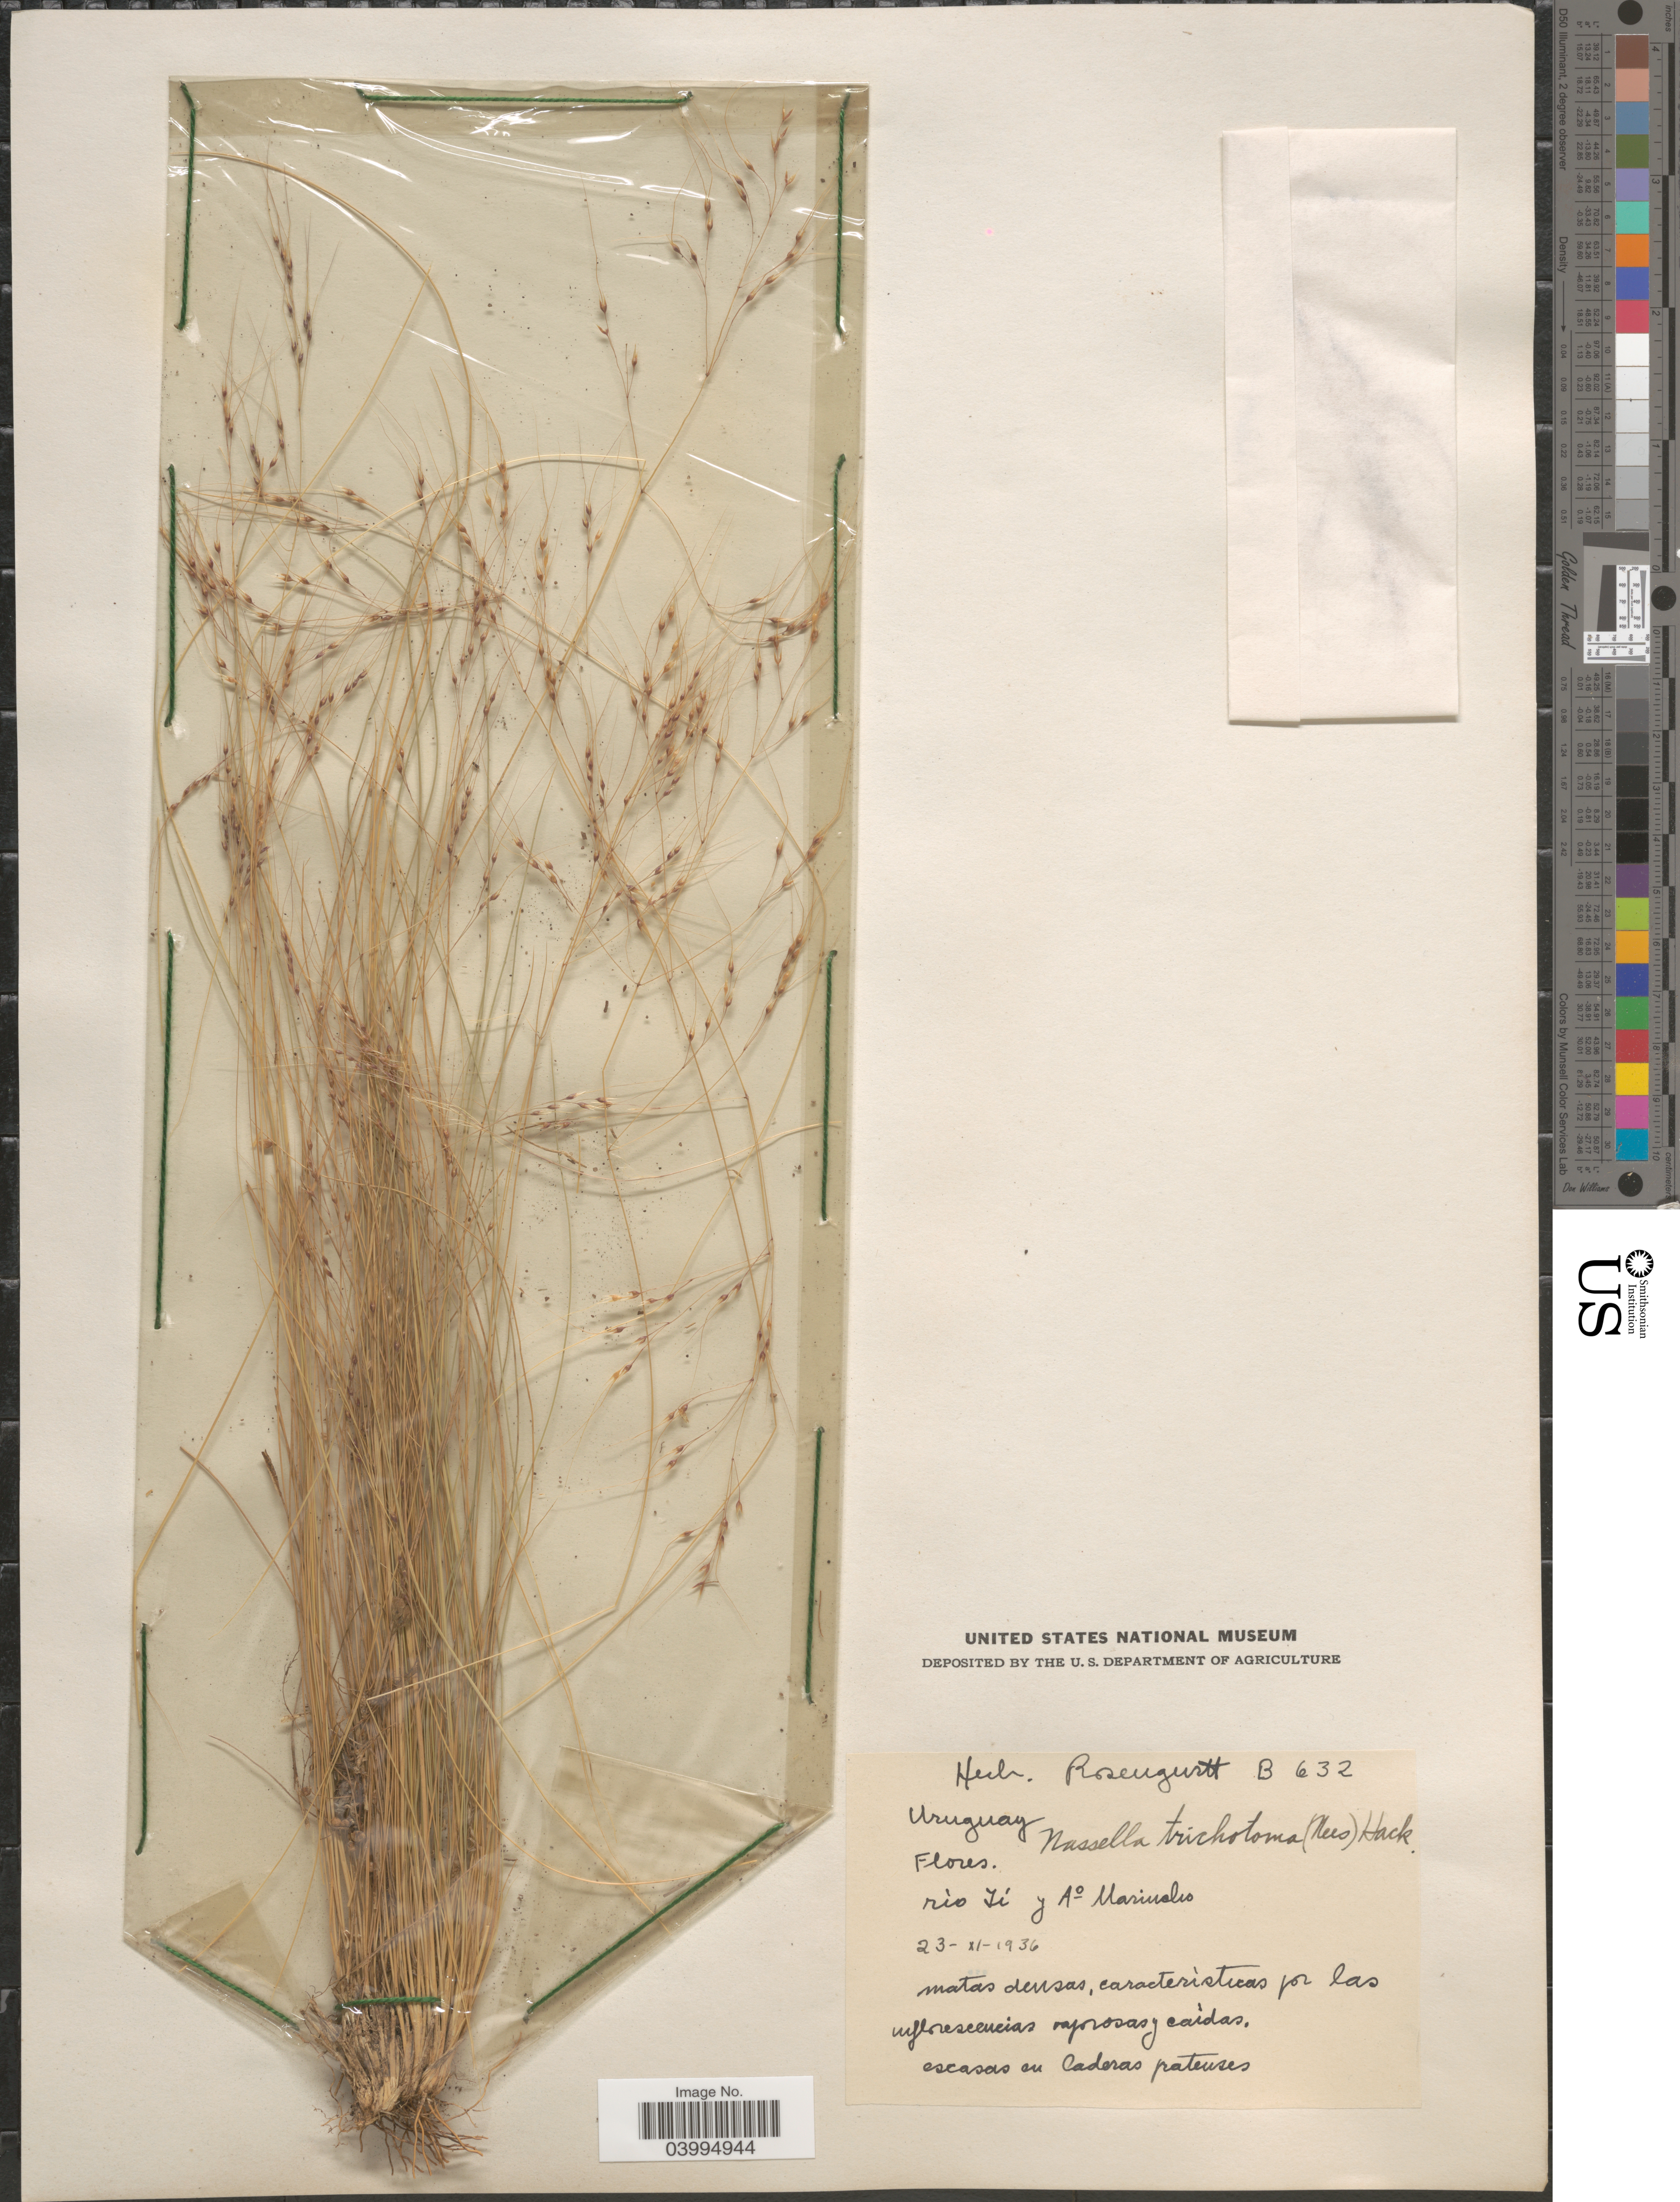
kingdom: Plantae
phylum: Tracheophyta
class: Liliopsida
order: Poales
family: Poaceae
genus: Nassella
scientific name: Nassella trichotoma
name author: (Ness) Hack. ex Arechav.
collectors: ex herb. Rosengurtt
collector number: B 632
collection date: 1936-11-23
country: Uruguay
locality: Rìo Yi y Aº Marinales.